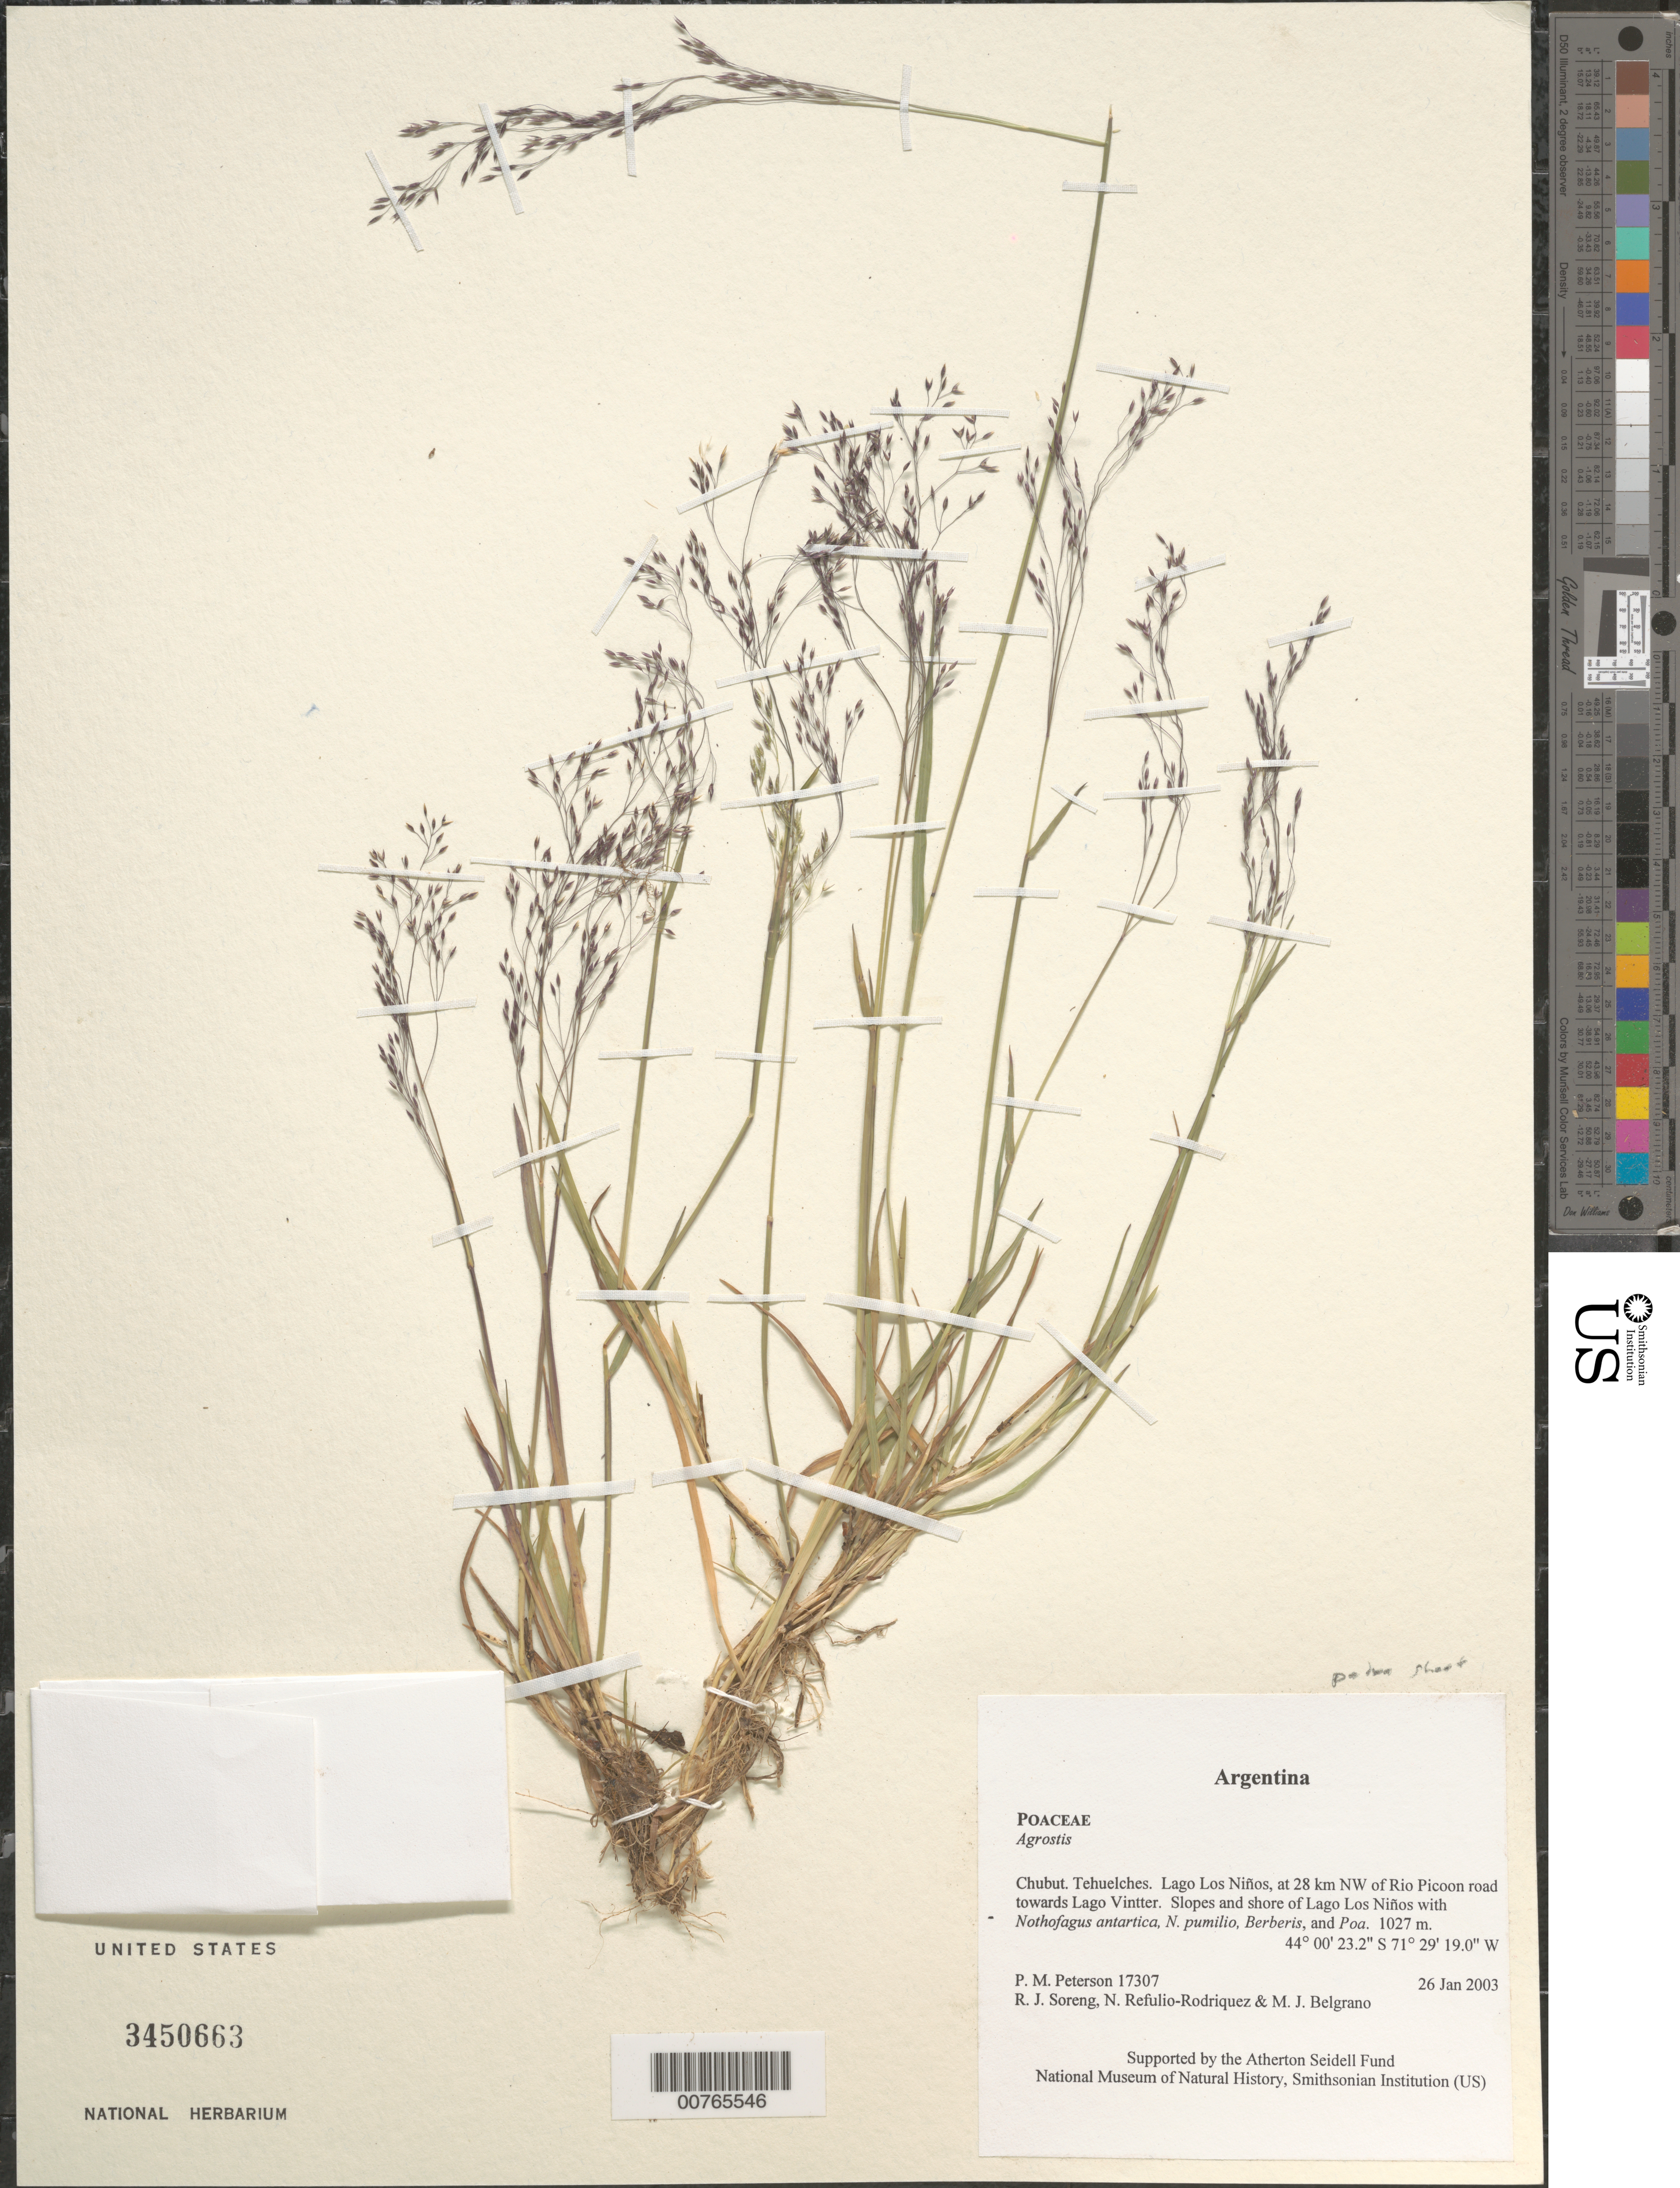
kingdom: Plantae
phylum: Tracheophyta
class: Liliopsida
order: Poales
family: Poaceae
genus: Agrostis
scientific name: Agrostis sp.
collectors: P. M. Peterson, R. J. Soreng, N. Refulio-Rodríguez & M. Belgrano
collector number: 17307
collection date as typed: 26 Jan 2003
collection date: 2003-01-26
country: Argentina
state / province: Chubut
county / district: Tehuelches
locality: Lago Los Niños, at 28 km NW of Rio Picoon road towards Lago Vintter. Slopes and shore of Lago Los Niños with Nothofagus antartica, N. pumilio, Berberis, and Poa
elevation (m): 1027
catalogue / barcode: US 3450663